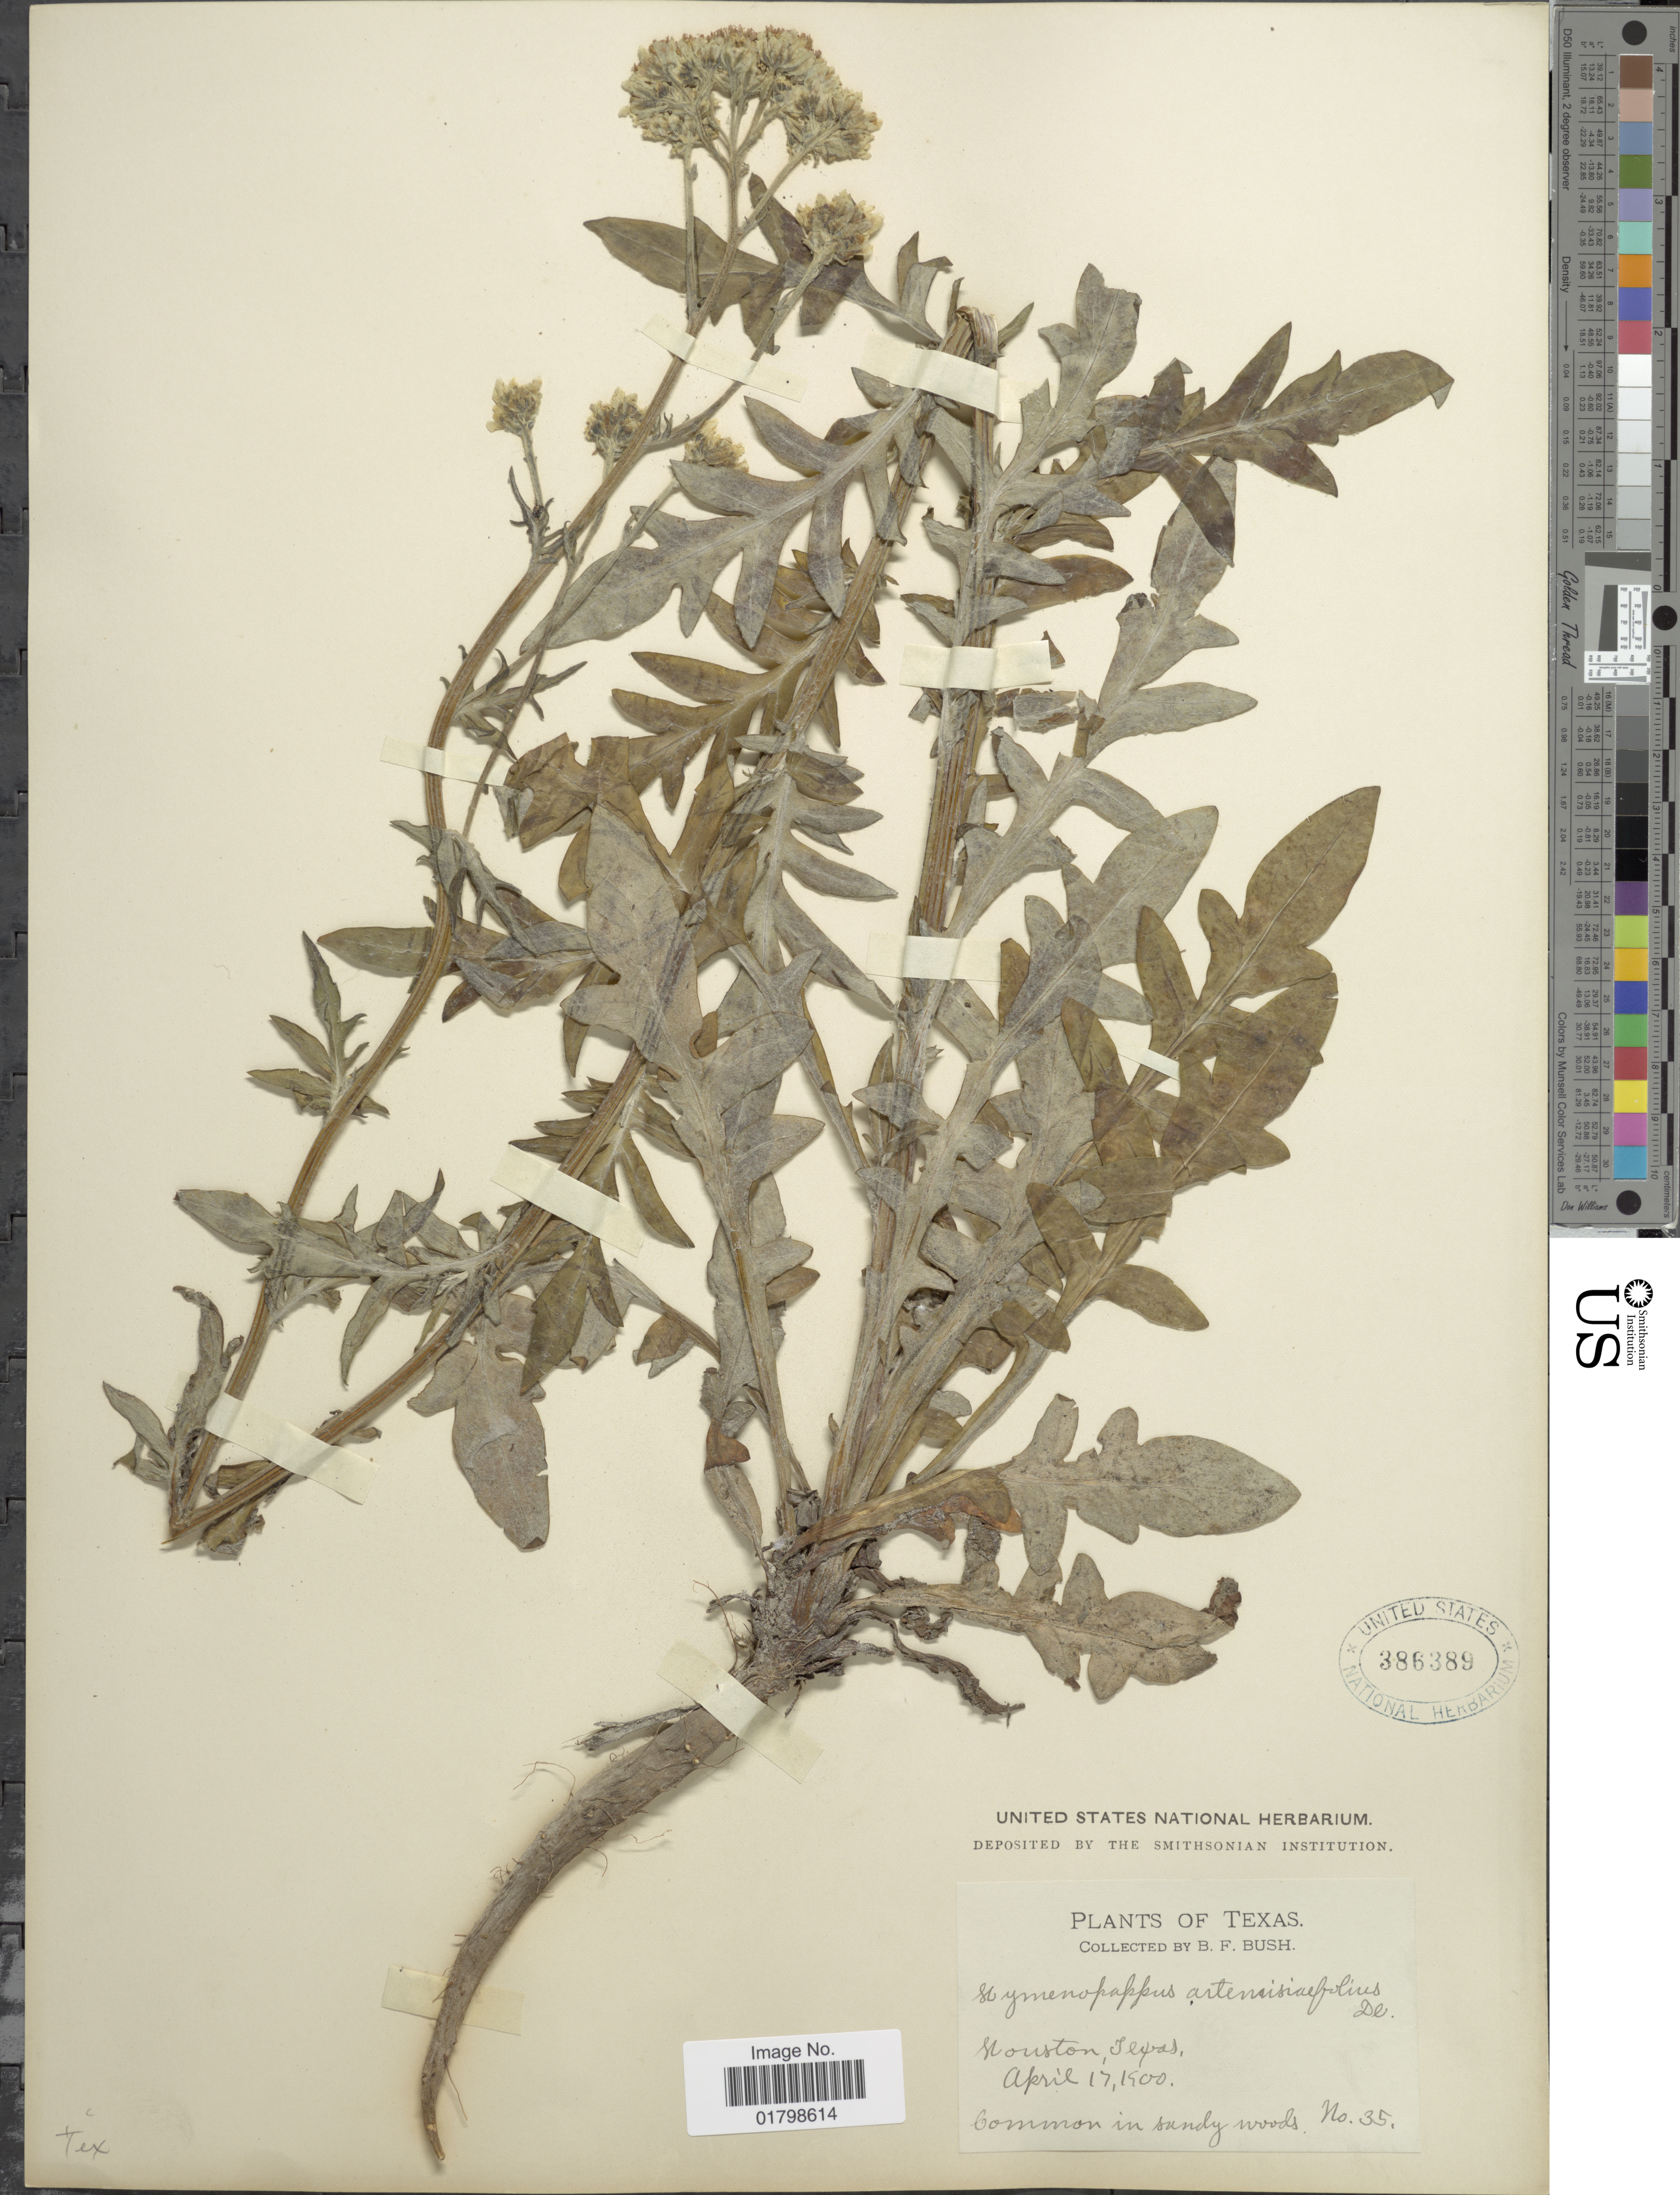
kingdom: Plantae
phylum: Tracheophyta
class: Magnoliopsida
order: Asterales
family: Asteraceae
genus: Hymenopappus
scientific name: Hymenopappus artemisiifolius var. artemisiifolius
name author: DC.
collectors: B. F. Bush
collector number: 35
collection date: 1900-04-17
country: United States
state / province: Texas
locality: Houston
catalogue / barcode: US 386389